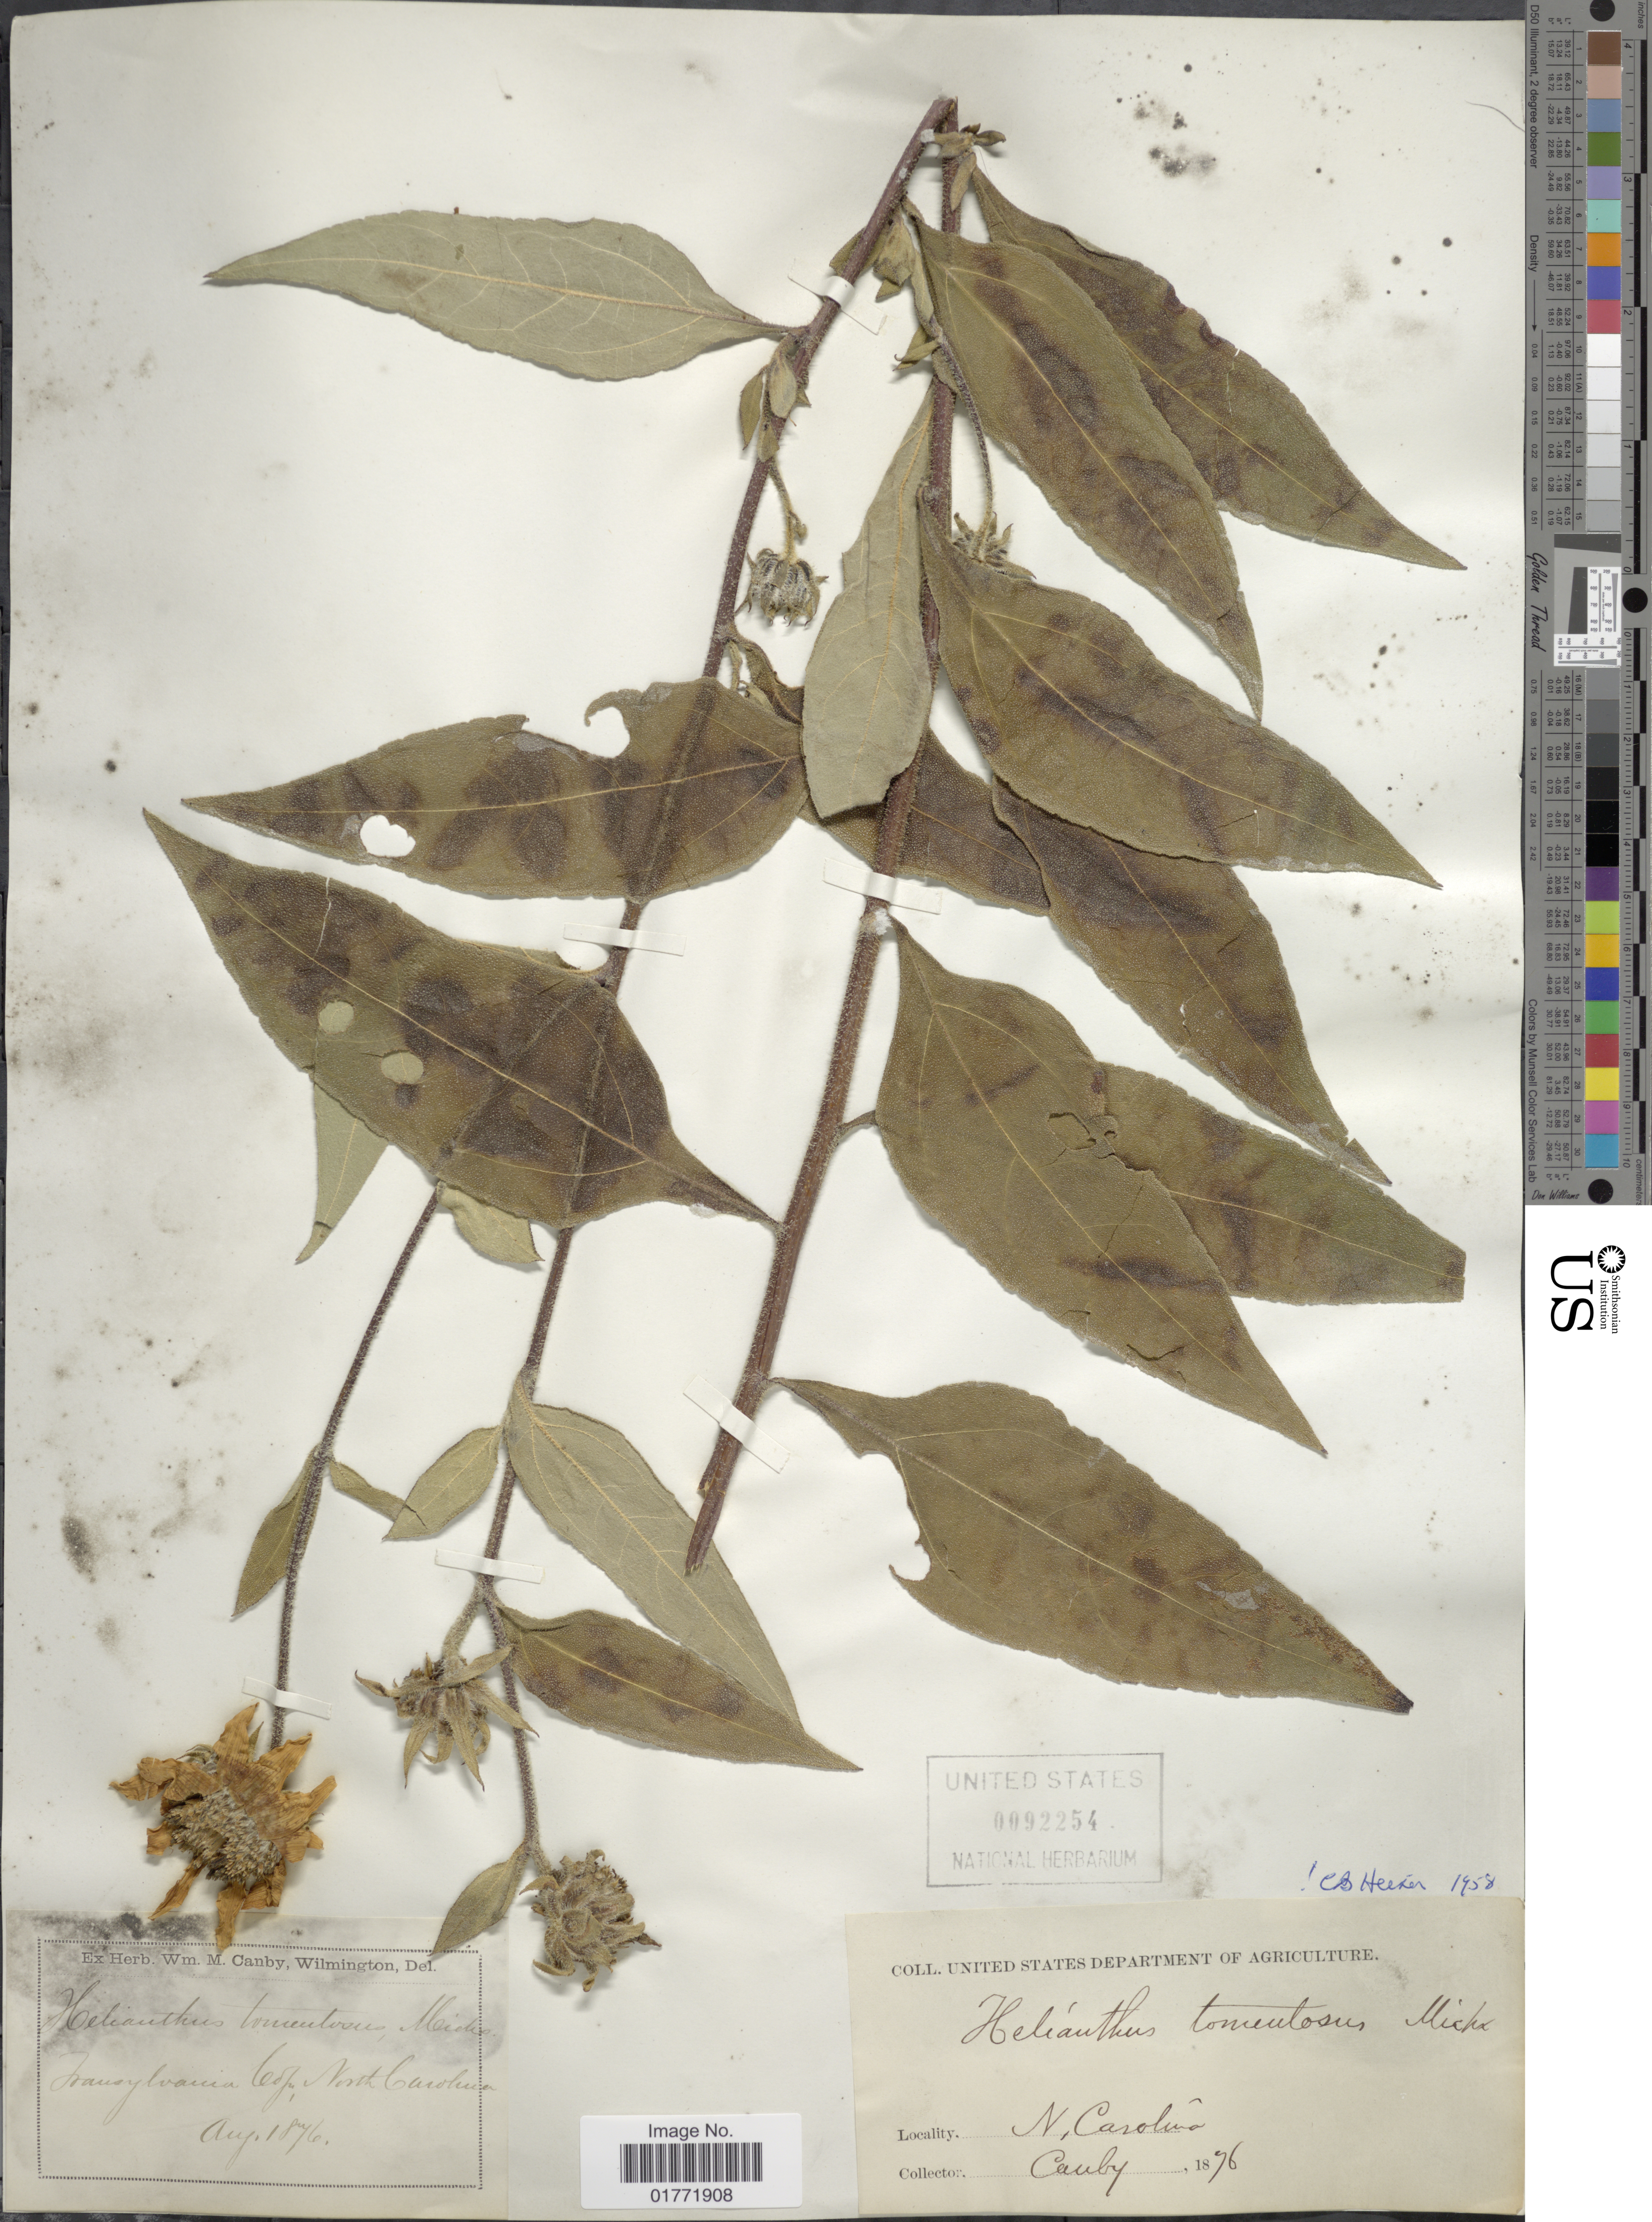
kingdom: Plantae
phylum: Tracheophyta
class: Magnoliopsida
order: Asterales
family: Asteraceae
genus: Helianthus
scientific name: Helianthus tomentosus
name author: Michx.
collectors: Canby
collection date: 1876-08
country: United States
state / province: North Carolina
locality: N. Carolina.Transylvania Cap.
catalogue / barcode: US 92254